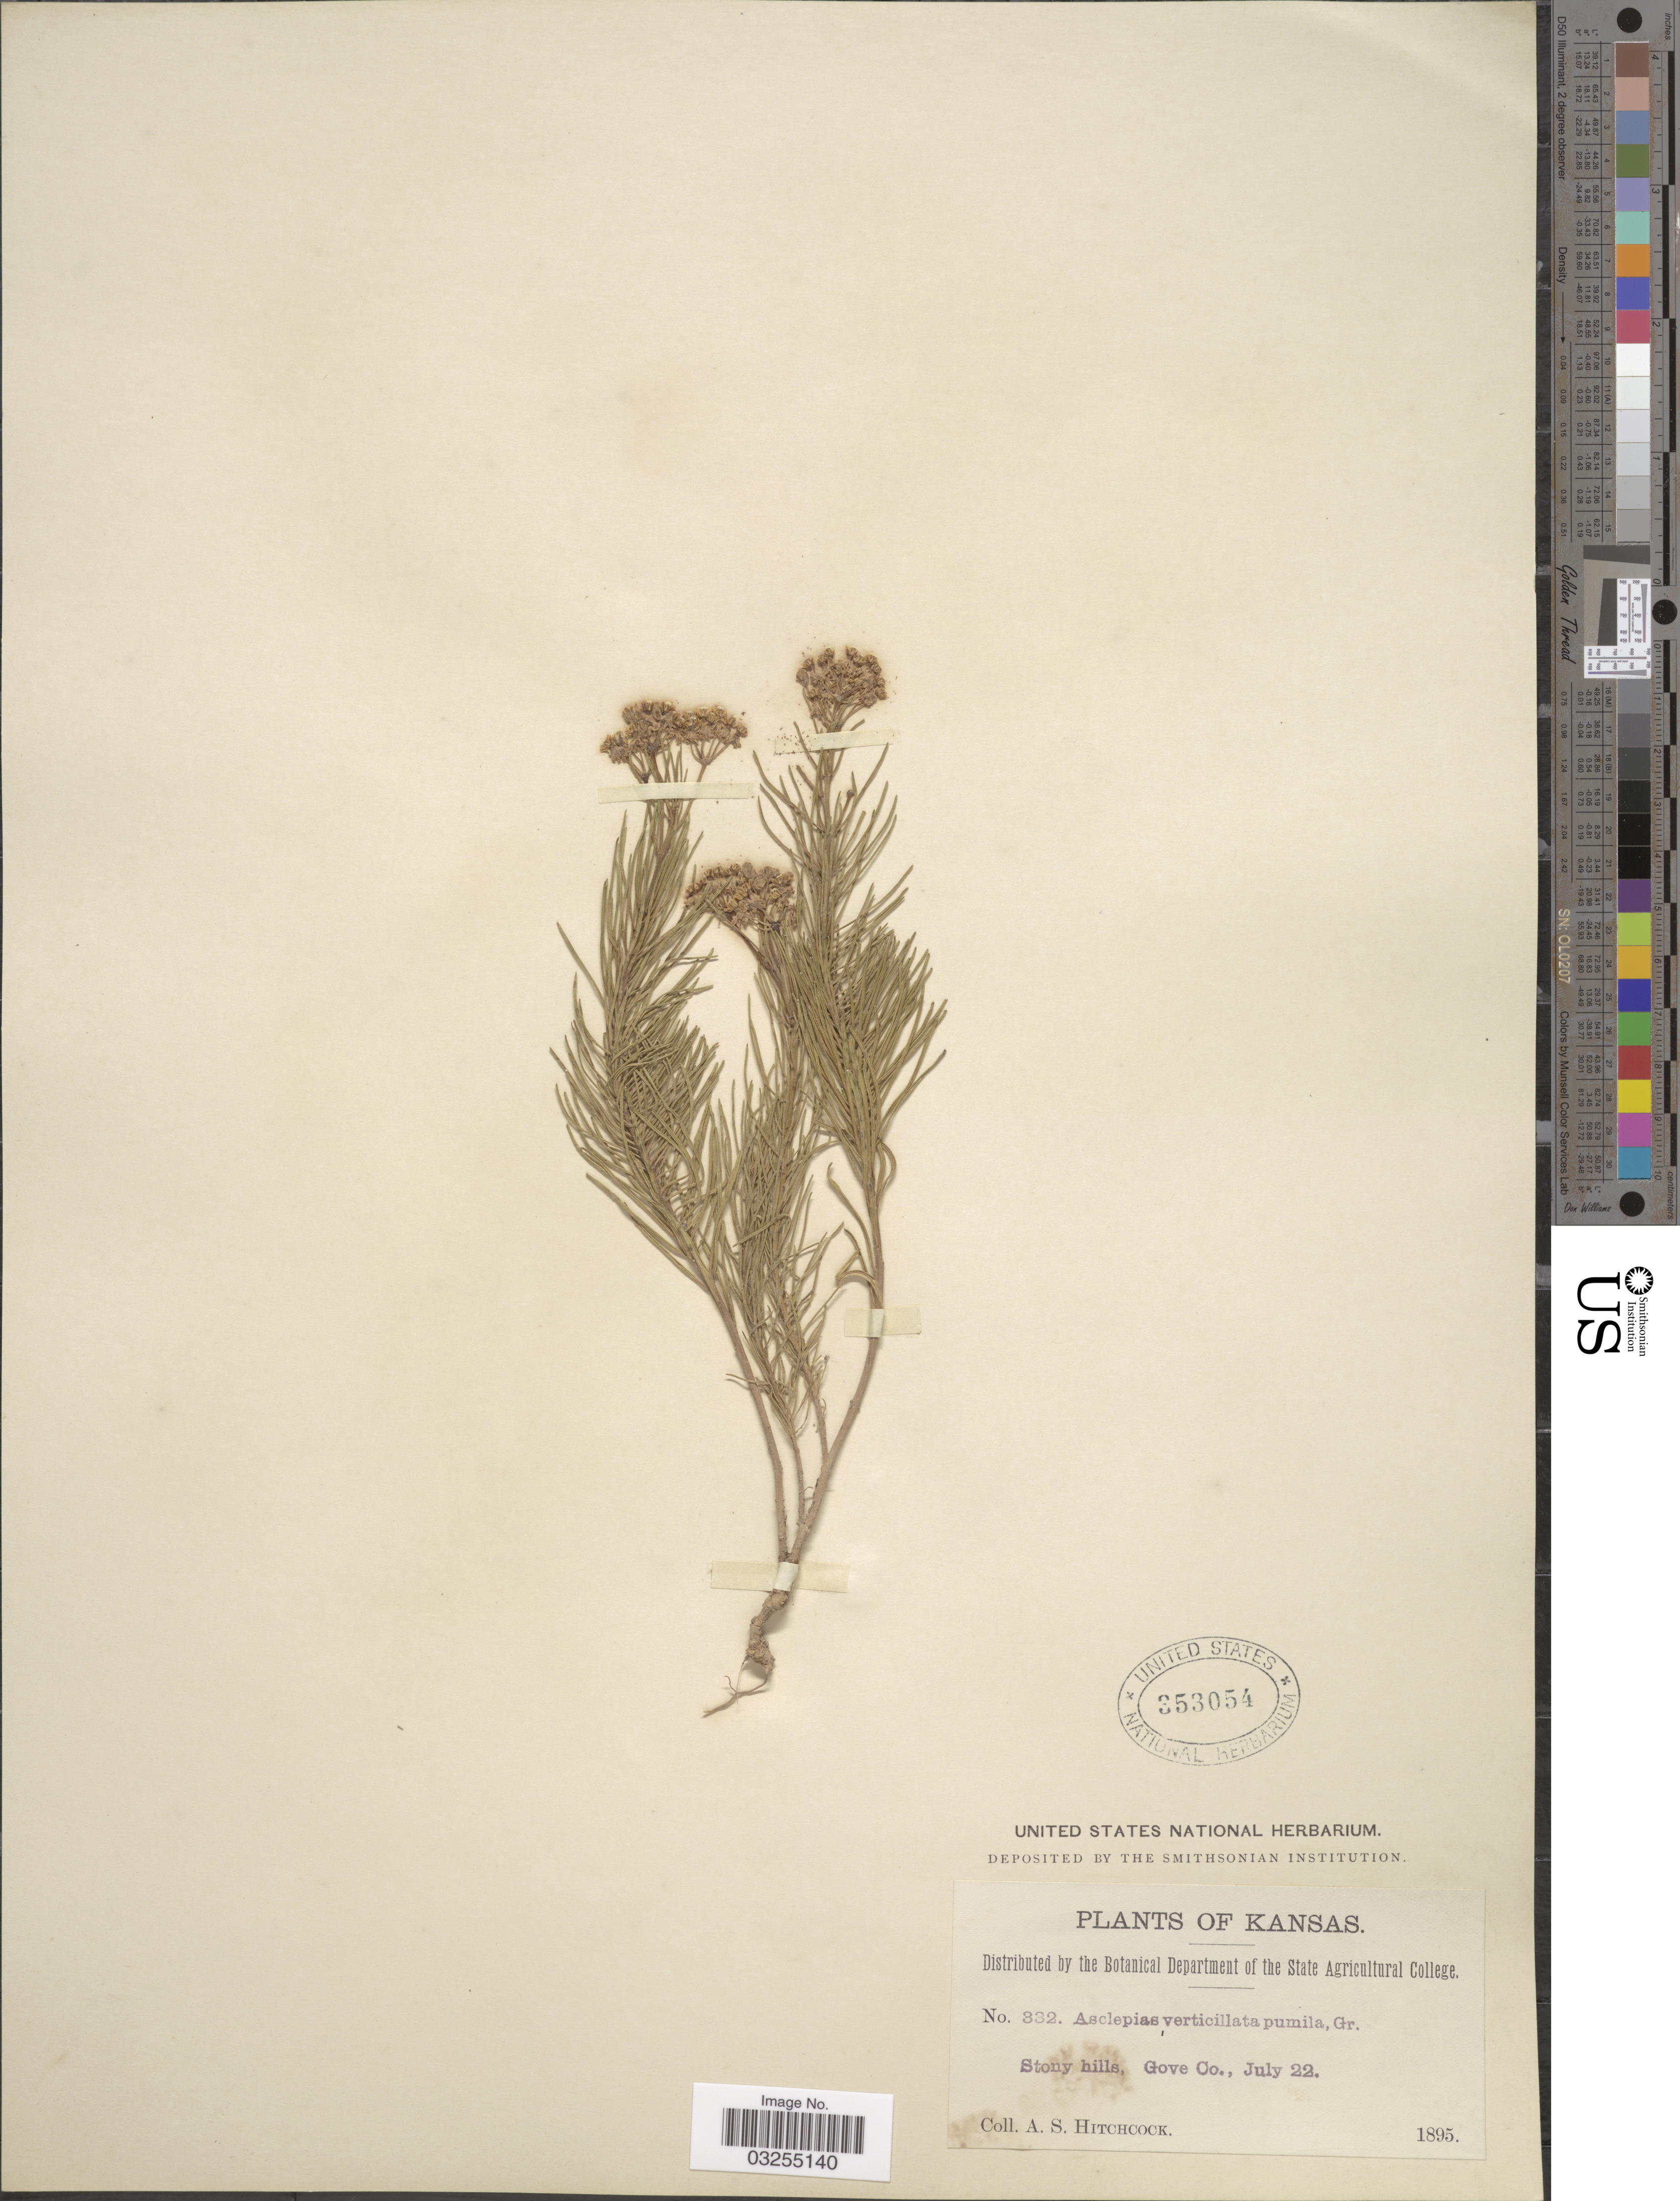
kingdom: Plantae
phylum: Tracheophyta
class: Magnoliopsida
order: Gentianales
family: Apocynaceae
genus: Asclepias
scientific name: Asclepias pumila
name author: (A. Gray) Vail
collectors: A. S. Hitchcock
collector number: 332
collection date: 1895-07-22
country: United States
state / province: Kansas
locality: Stony hills, Gove Co.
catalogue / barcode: US 353054